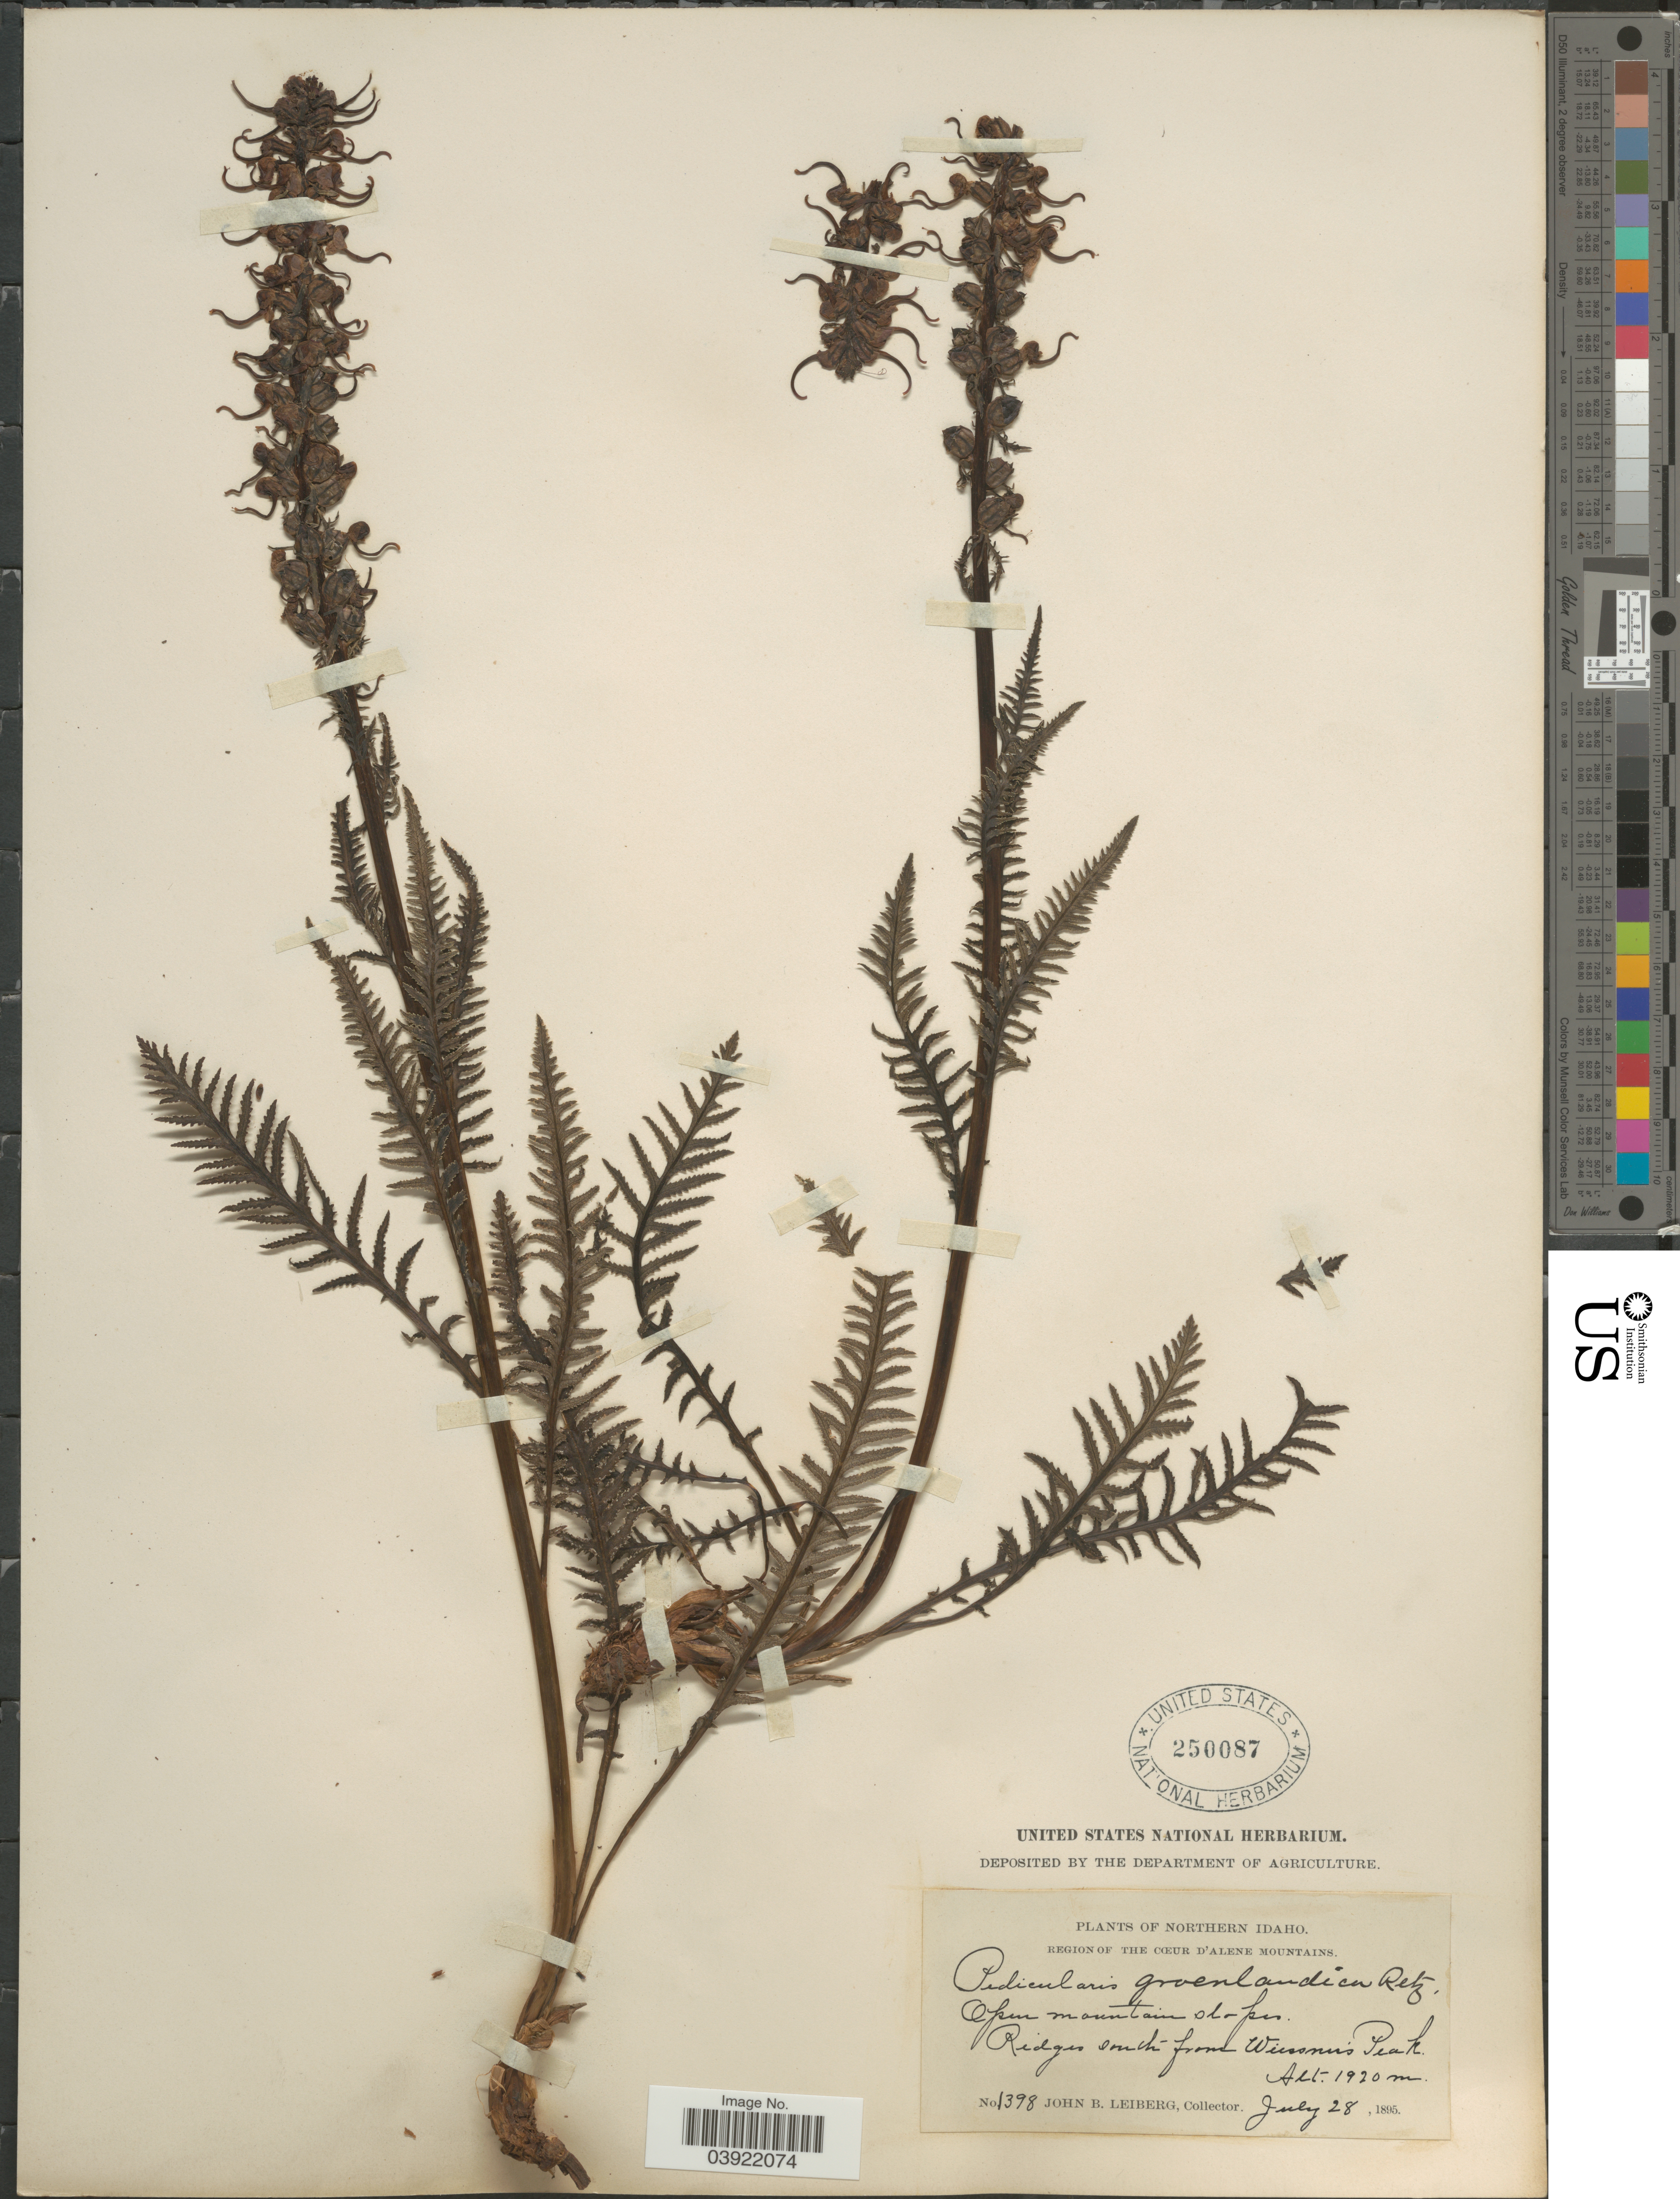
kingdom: Plantae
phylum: Tracheophyta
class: Magnoliopsida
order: Lamiales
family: Orobanchaceae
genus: Pedicularis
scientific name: Pedicularis groenlandica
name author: Retz.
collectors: J. B. Leiberg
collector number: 1398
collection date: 1895-07-28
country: United States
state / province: Idaho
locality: Northern Idaho. Region of the Coeur d' Alene Mountains. Open mountain slopes. Ridges south from Wiessner's Peak.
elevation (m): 1920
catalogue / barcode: US 250087